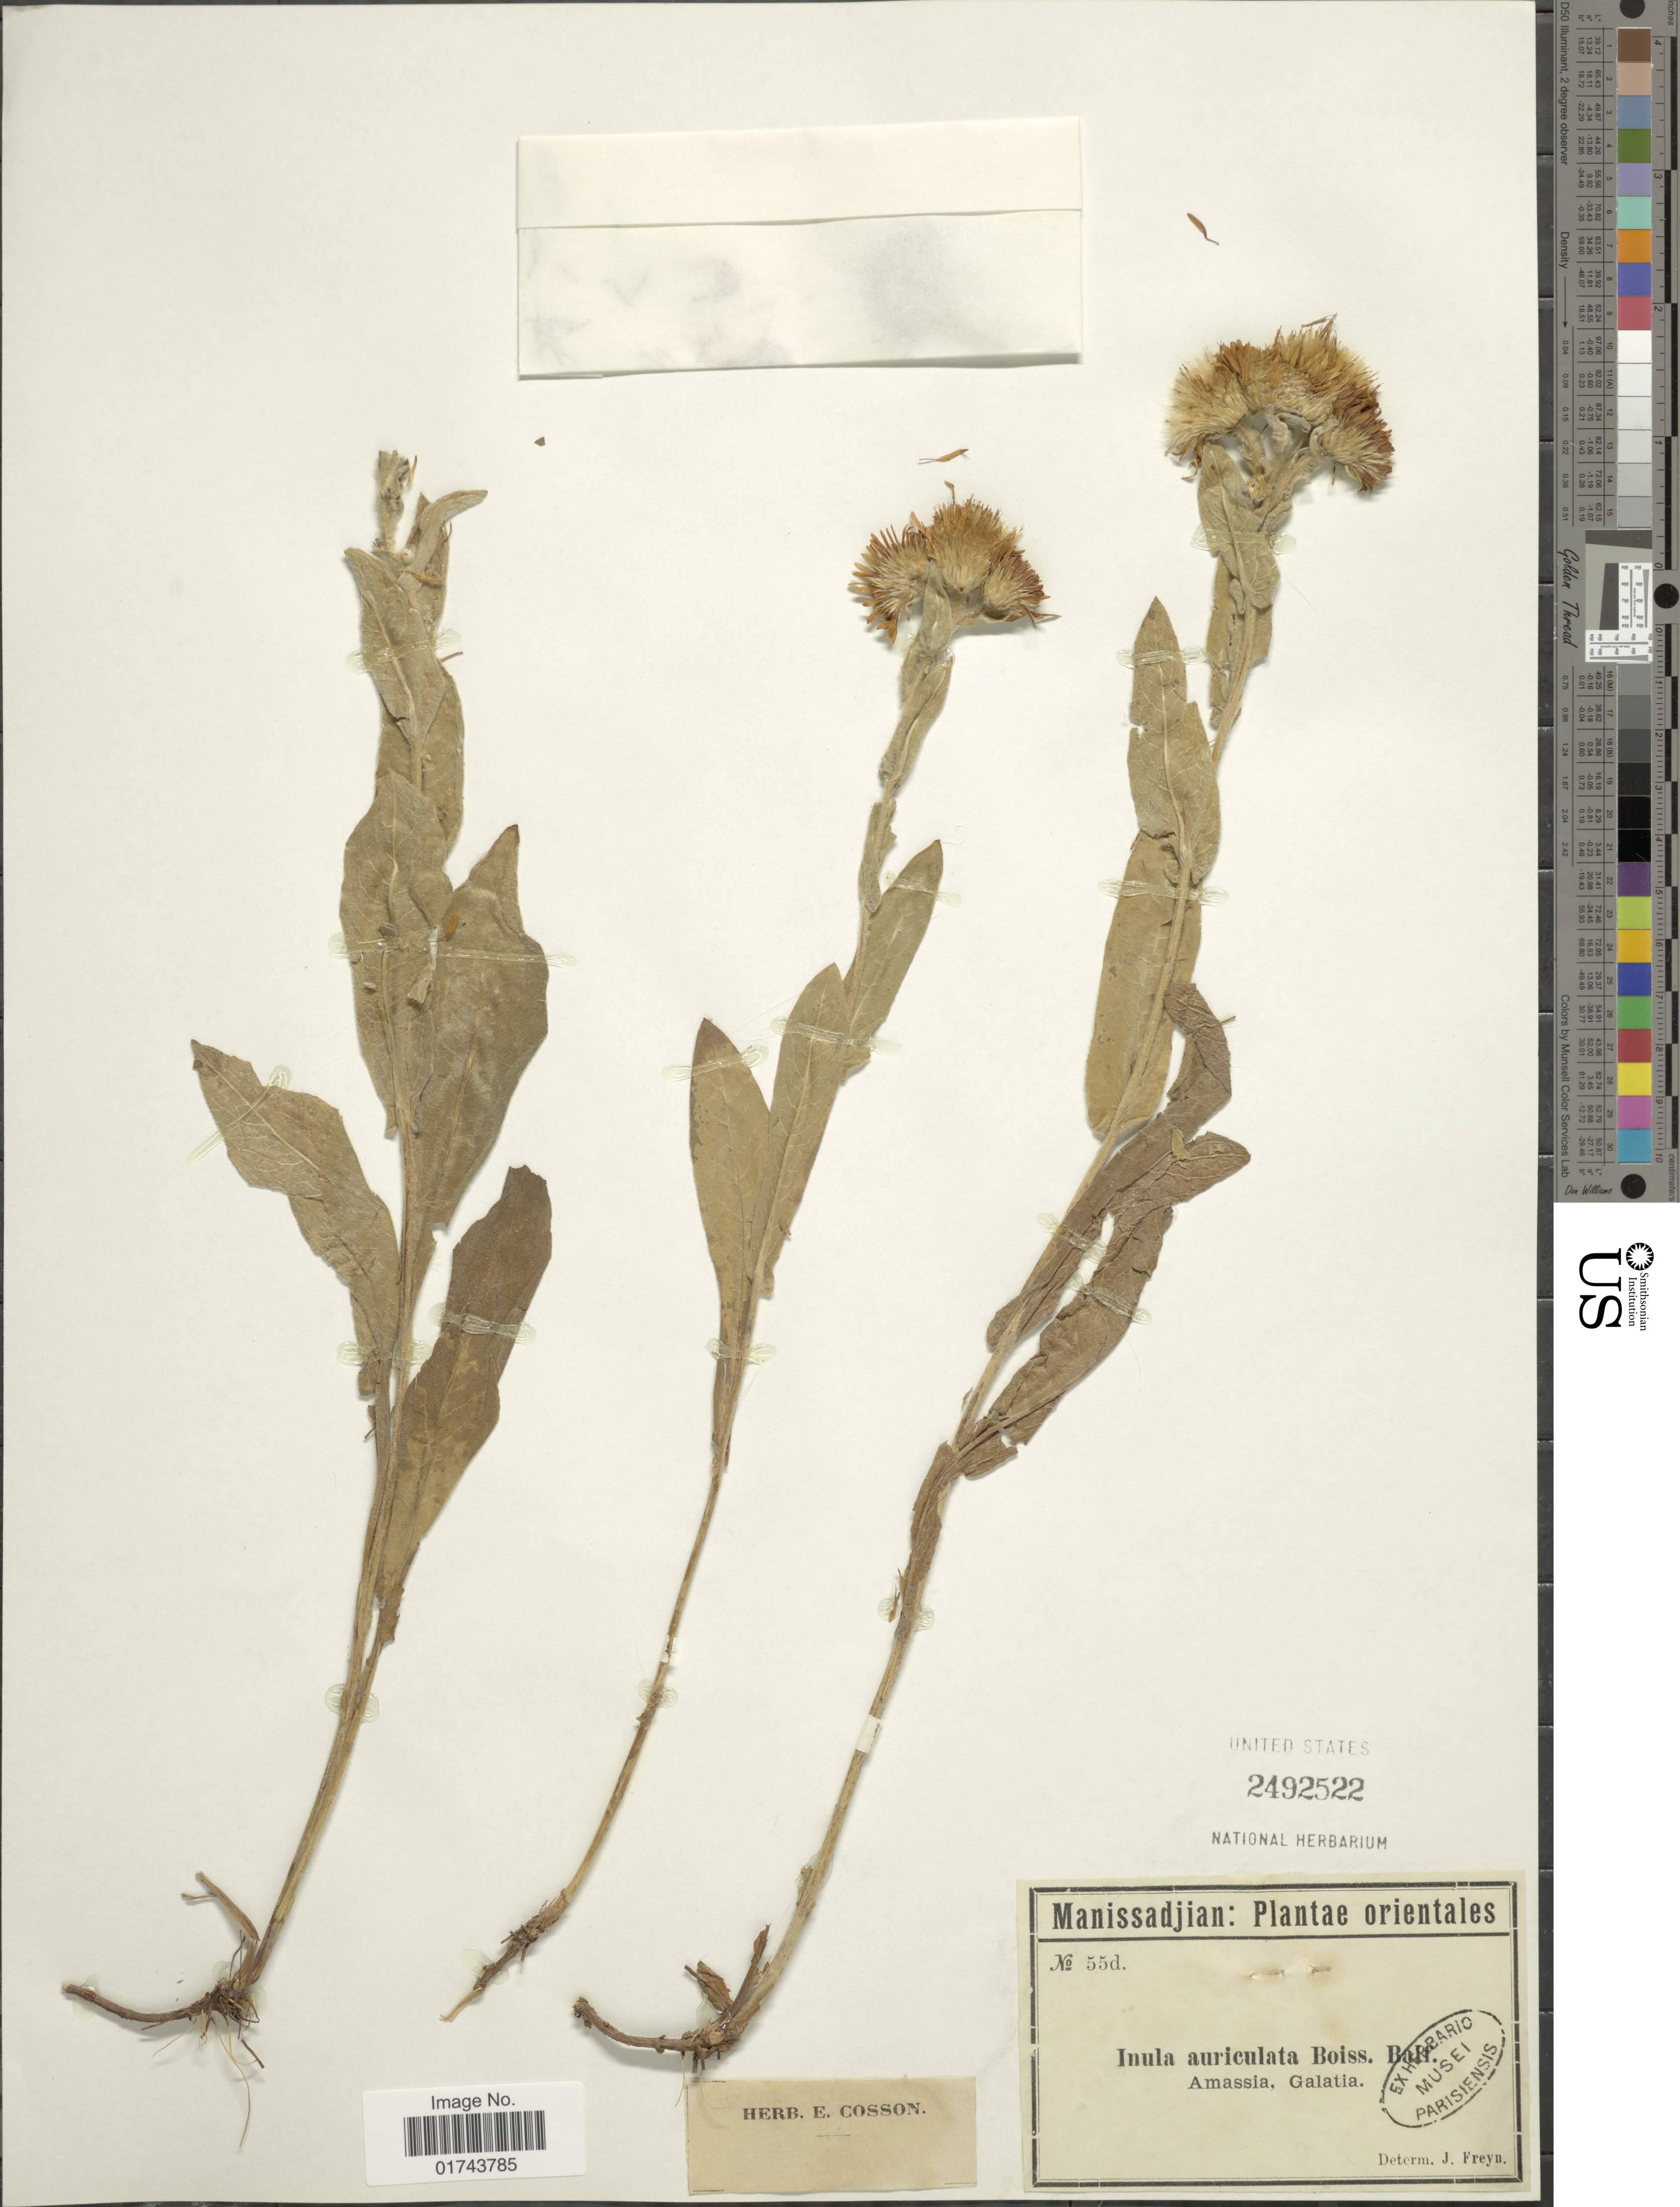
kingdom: Plantae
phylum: Tracheophyta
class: Magnoliopsida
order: Asterales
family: Asteraceae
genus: Inula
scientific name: Inula auriculata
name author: Boiss. & Balansa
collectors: -. Manissadjian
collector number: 55d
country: Romania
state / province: Galati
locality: Orientales, Amassia, Galatia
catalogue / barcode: US 2492522